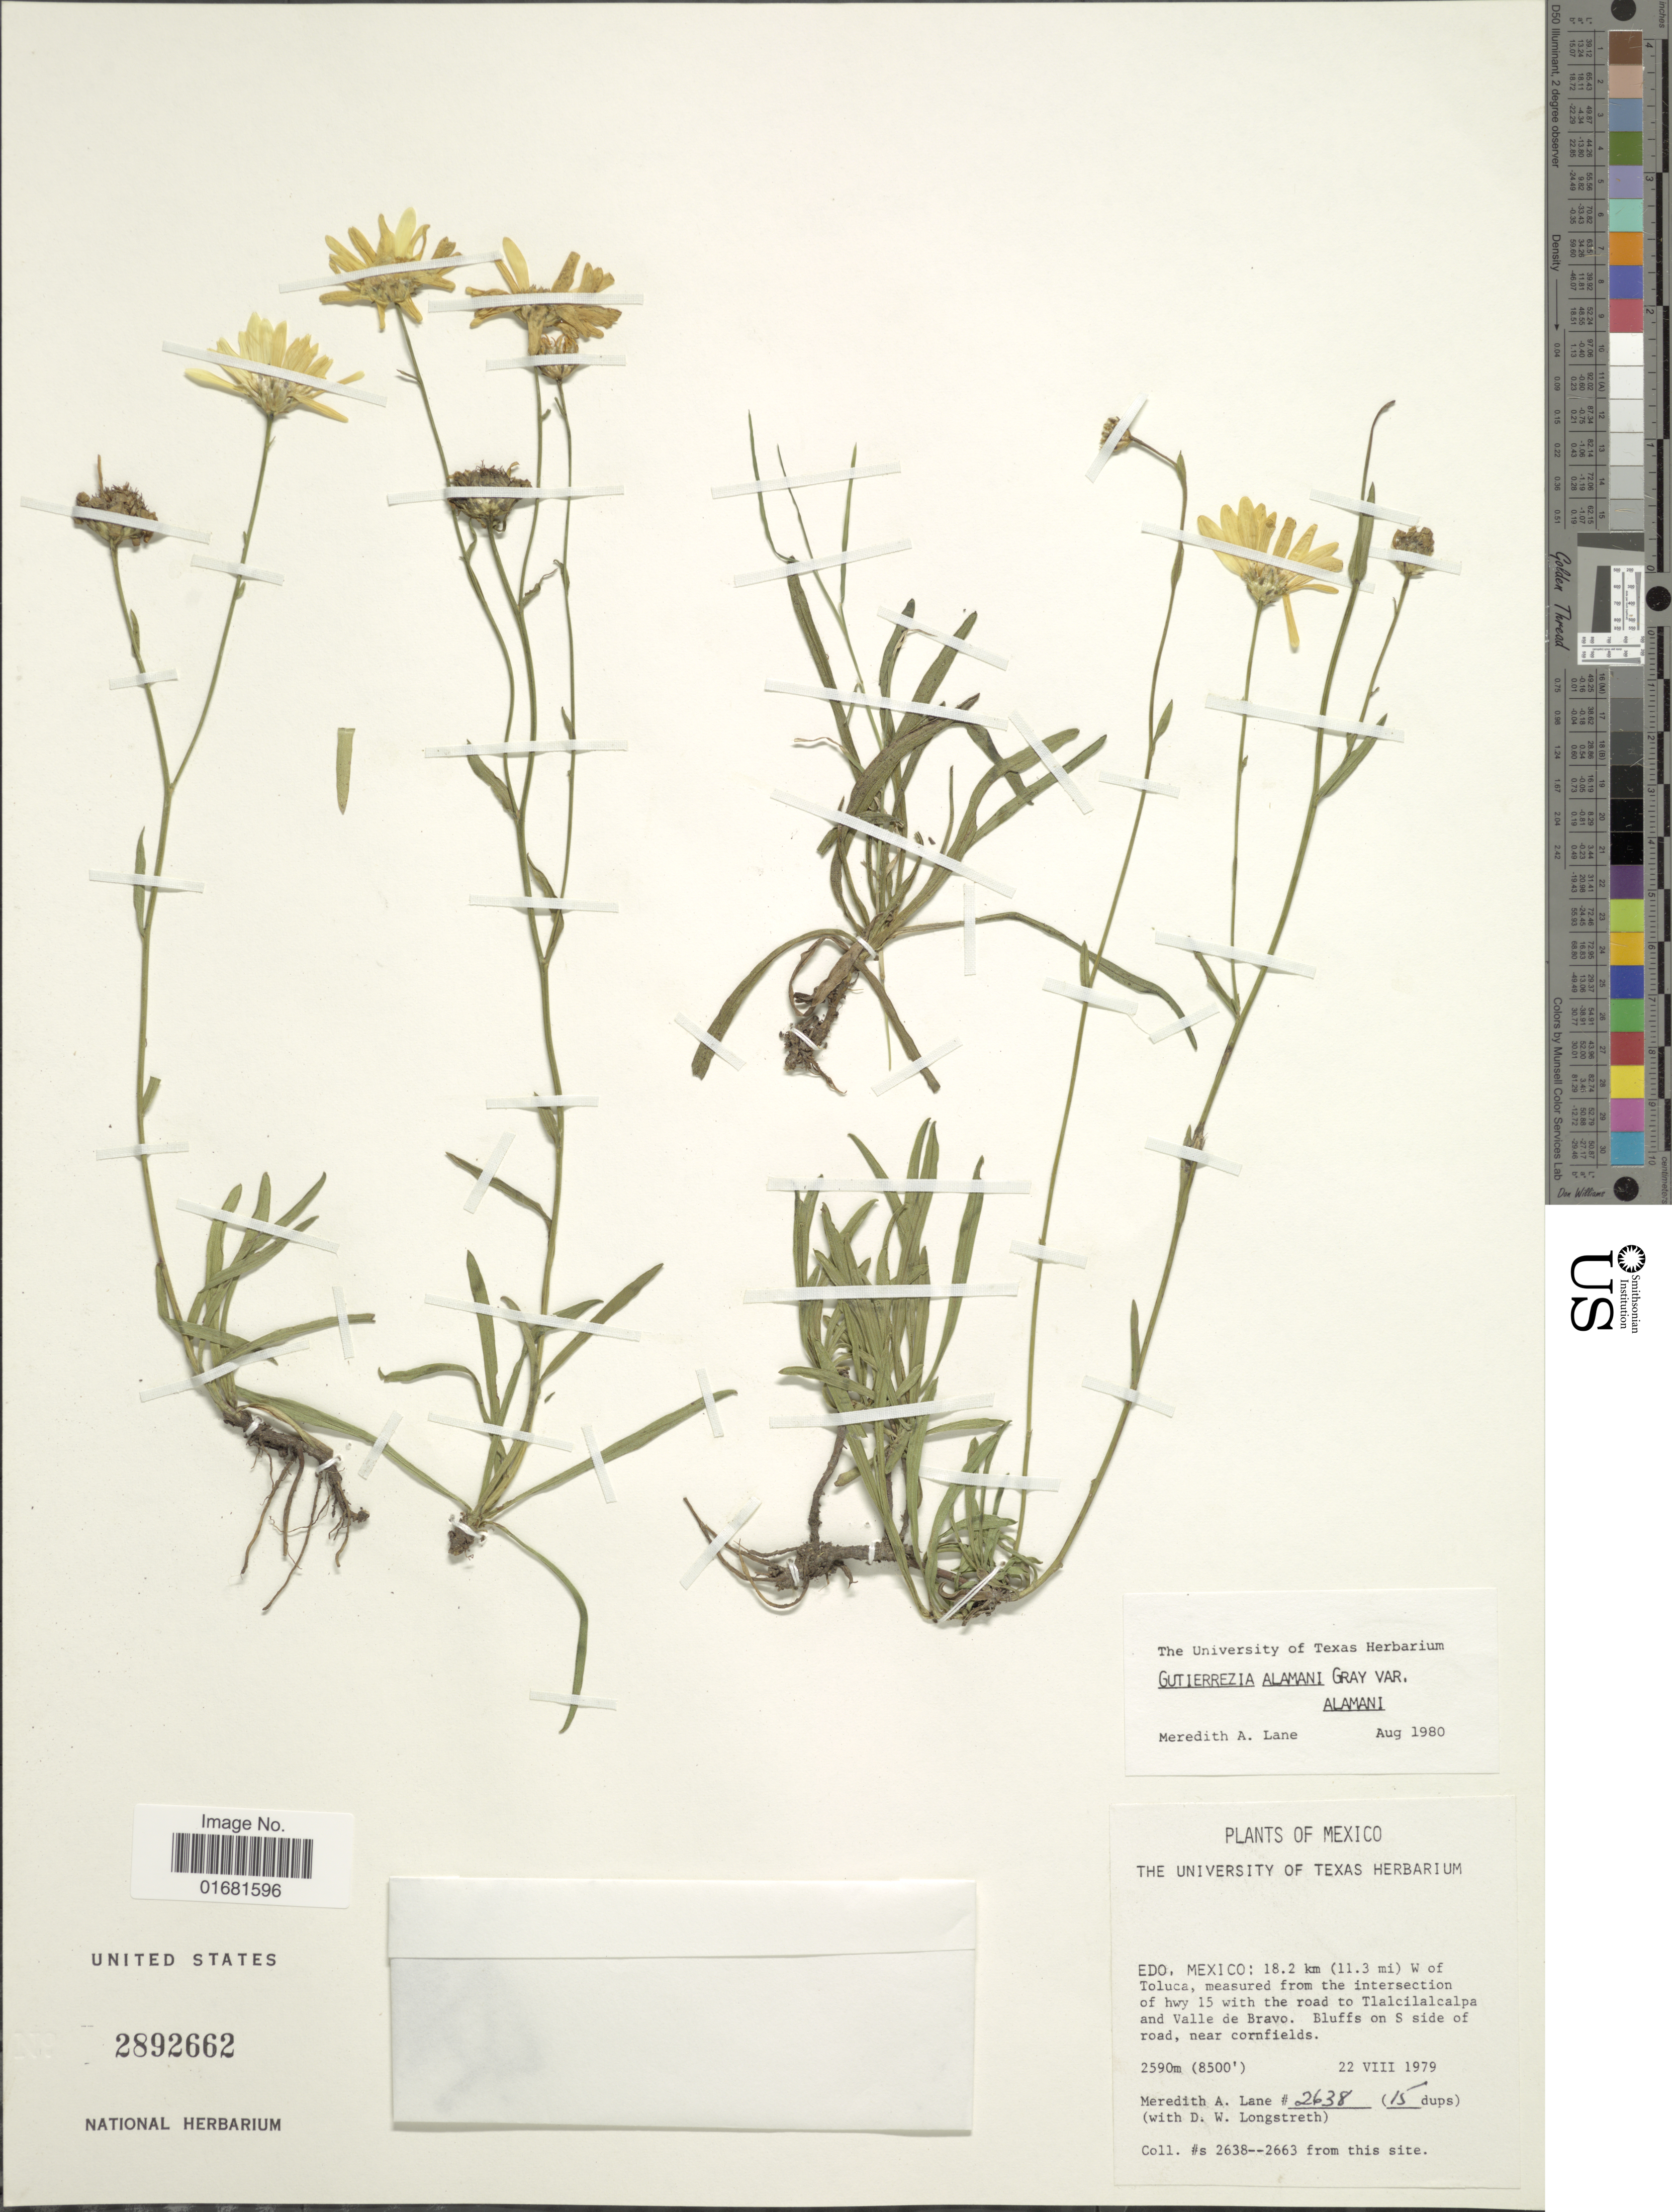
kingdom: Plantae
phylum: Tracheophyta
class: Magnoliopsida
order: Asterales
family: Asteraceae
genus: Gutierrezia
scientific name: Gutierrezia alamanii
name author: A. Gray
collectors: M. A. Lane & Longstreth, D. W.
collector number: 2638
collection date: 1979-08-22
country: Mexico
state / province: México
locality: Edo. México: 18.2 km (11.3 mi) W of Toluca, measured from the intersection of hwy 15 with the road to Tlalcilalcalpa and Valle de Bravo. Bluffs on S side of road, near cornfields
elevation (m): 2591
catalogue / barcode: US 2892662